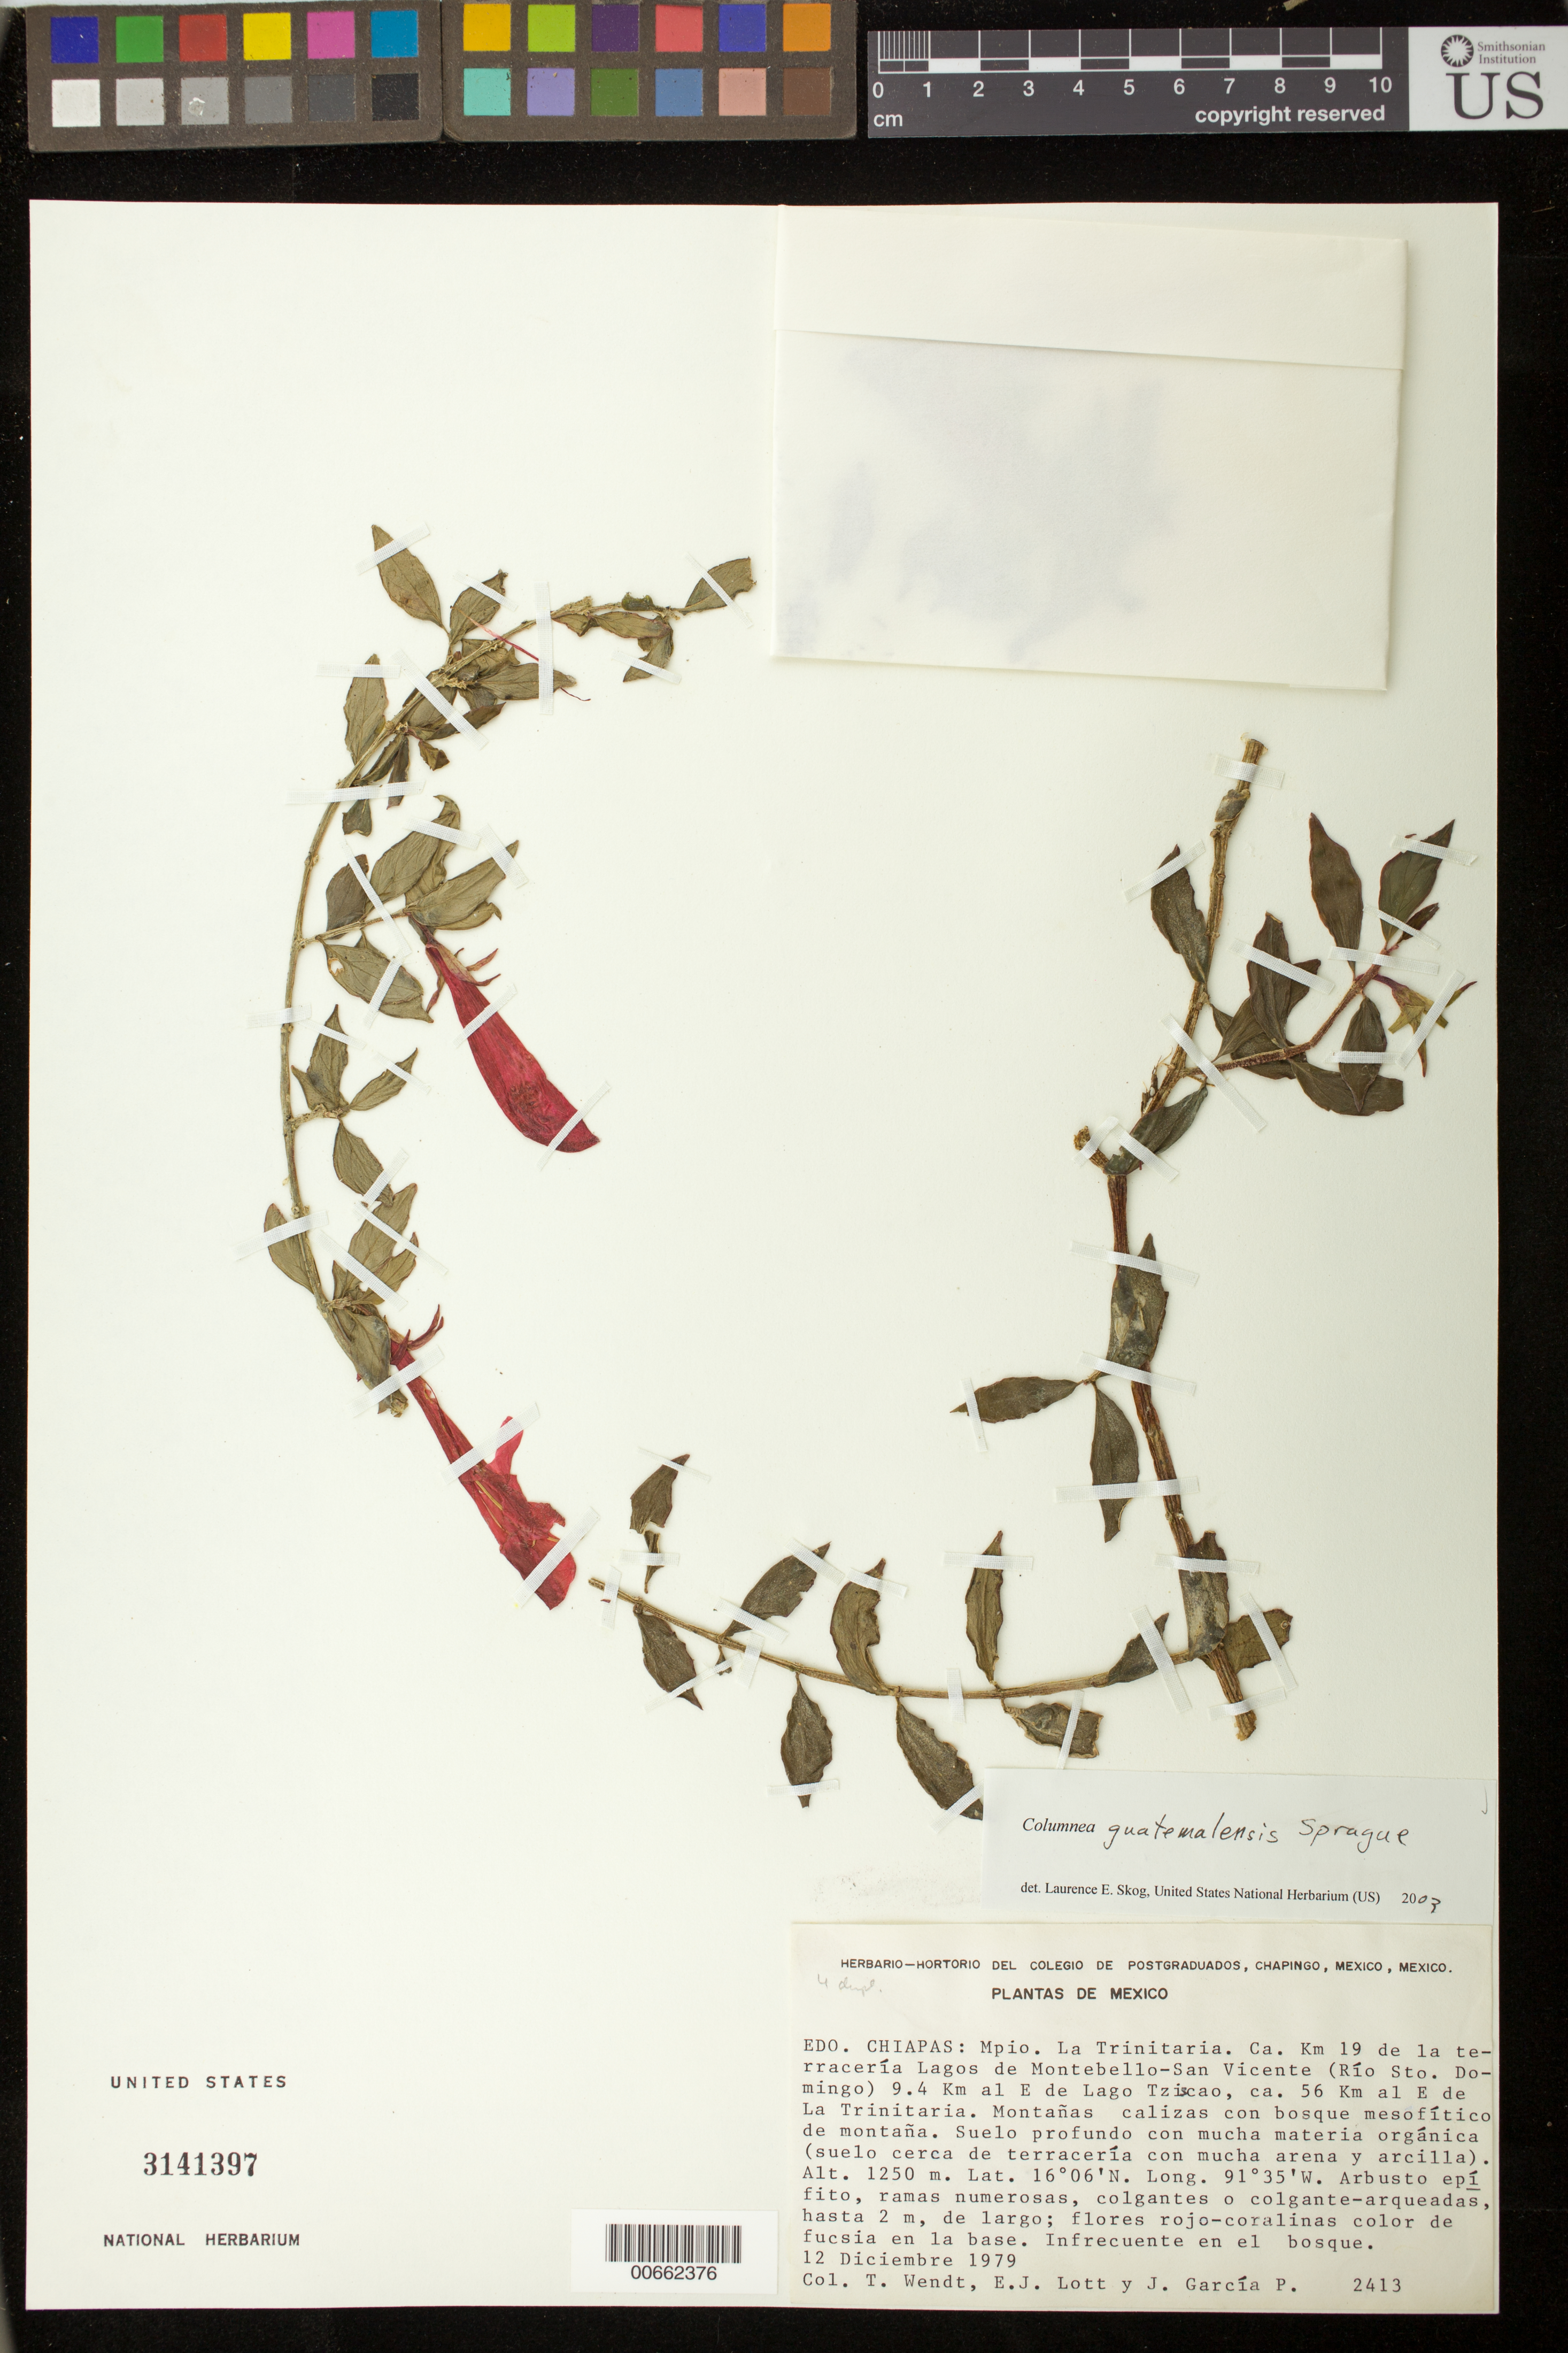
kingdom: Plantae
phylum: Tracheophyta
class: Magnoliopsida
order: Lamiales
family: Gesneriaceae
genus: Columnea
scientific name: Columnea guatemalensis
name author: Sprague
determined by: Skog, Laurence E.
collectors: T. L. Wendt, E. Lott & J. García-P.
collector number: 2413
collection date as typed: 12 Dec 1979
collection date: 1979-12-12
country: Mexico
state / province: Chiapas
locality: Mpio. La Trinitaria, ca. km 19 de la terracería Lagos de Montebello - San Vicente (Río Sto. Domingo) 9.4 km al E de Lago Tziscao, ca 56 km al E de La Trinitaria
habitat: Montañas calizas con bosque mesofítico de montaña; suelo profundo con mucha materia orgánica (suelo cerca de terracería con mucha arena y arcilla)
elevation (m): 1250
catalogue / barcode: US 3141397